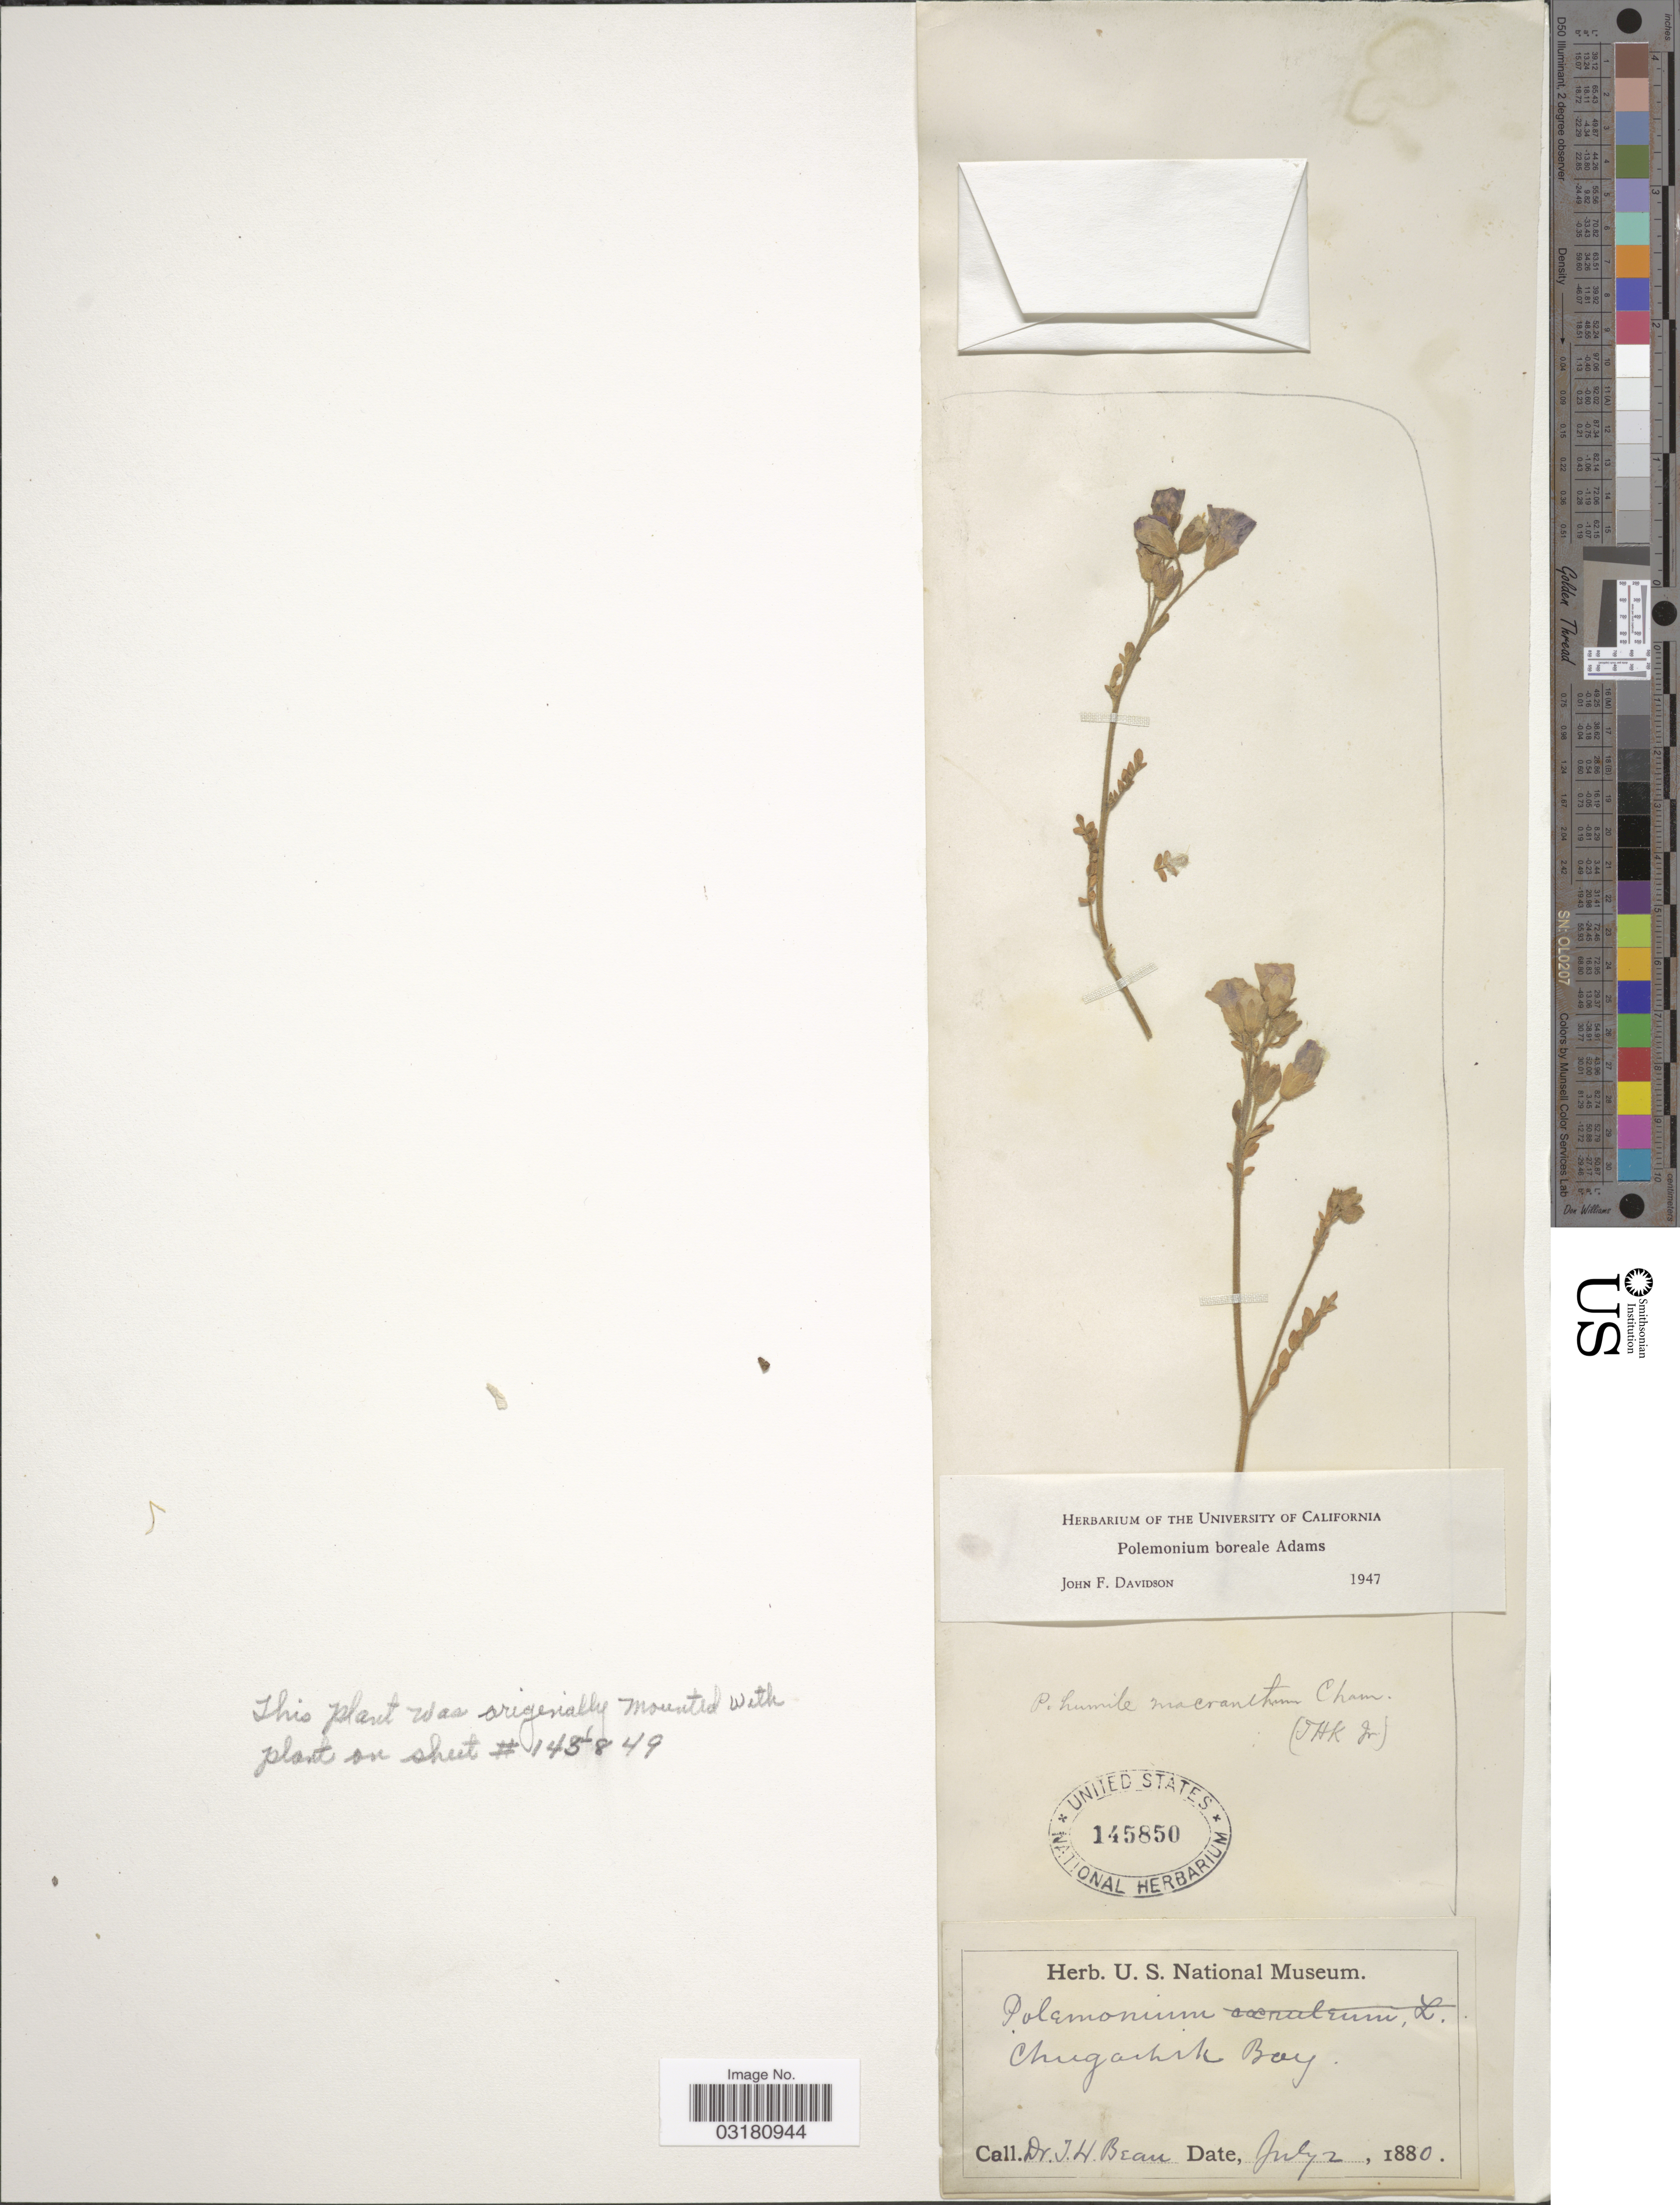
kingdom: Plantae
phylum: Tracheophyta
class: Magnoliopsida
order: Ericales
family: Polemoniaceae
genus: Polemonium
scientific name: Polemonium boreale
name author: Adams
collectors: T. Bean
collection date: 1880-07-02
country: United States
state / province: Alaska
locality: Chugachik Bay.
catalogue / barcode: US 145850